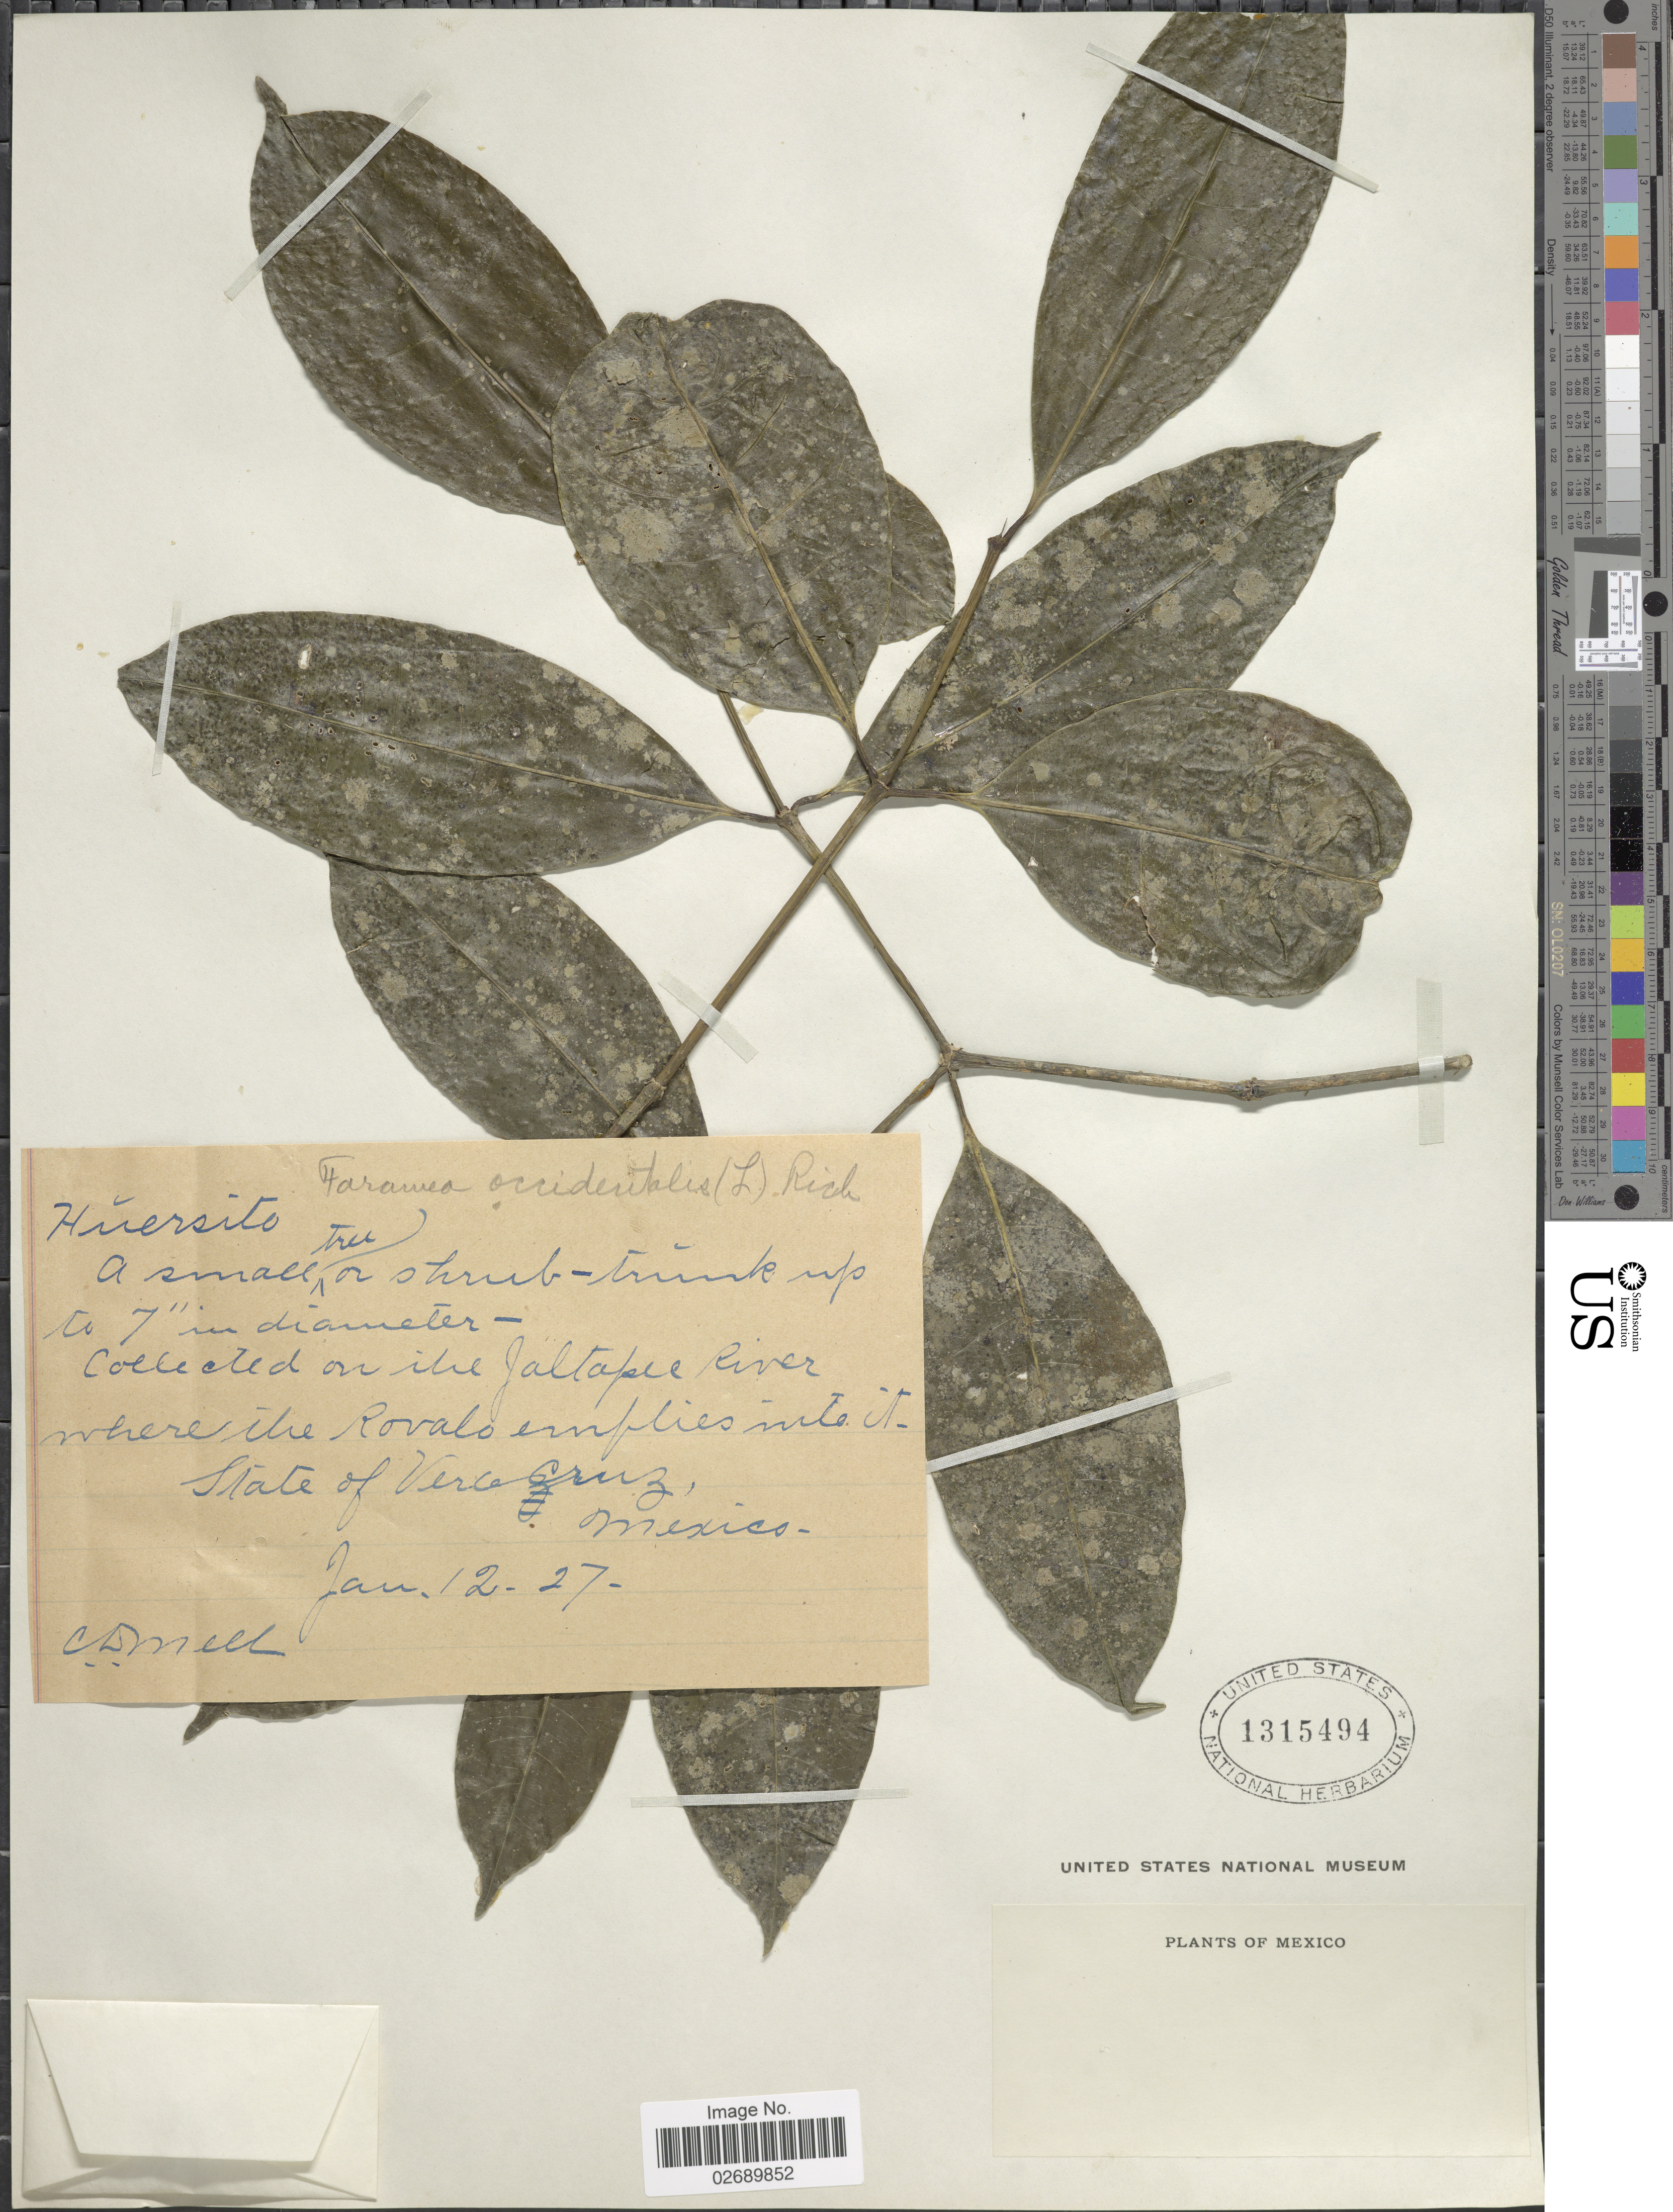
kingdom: Plantae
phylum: Tracheophyta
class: Magnoliopsida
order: Gentianales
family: Rubiaceae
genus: Faramea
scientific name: Faramea occidentalis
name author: (L.) A. Rich.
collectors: C. D. Mell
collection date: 1927-01-12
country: Mexico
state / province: Veracruz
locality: In the Jaltapa River where the Rovalo empties in to it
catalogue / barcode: US 1315494